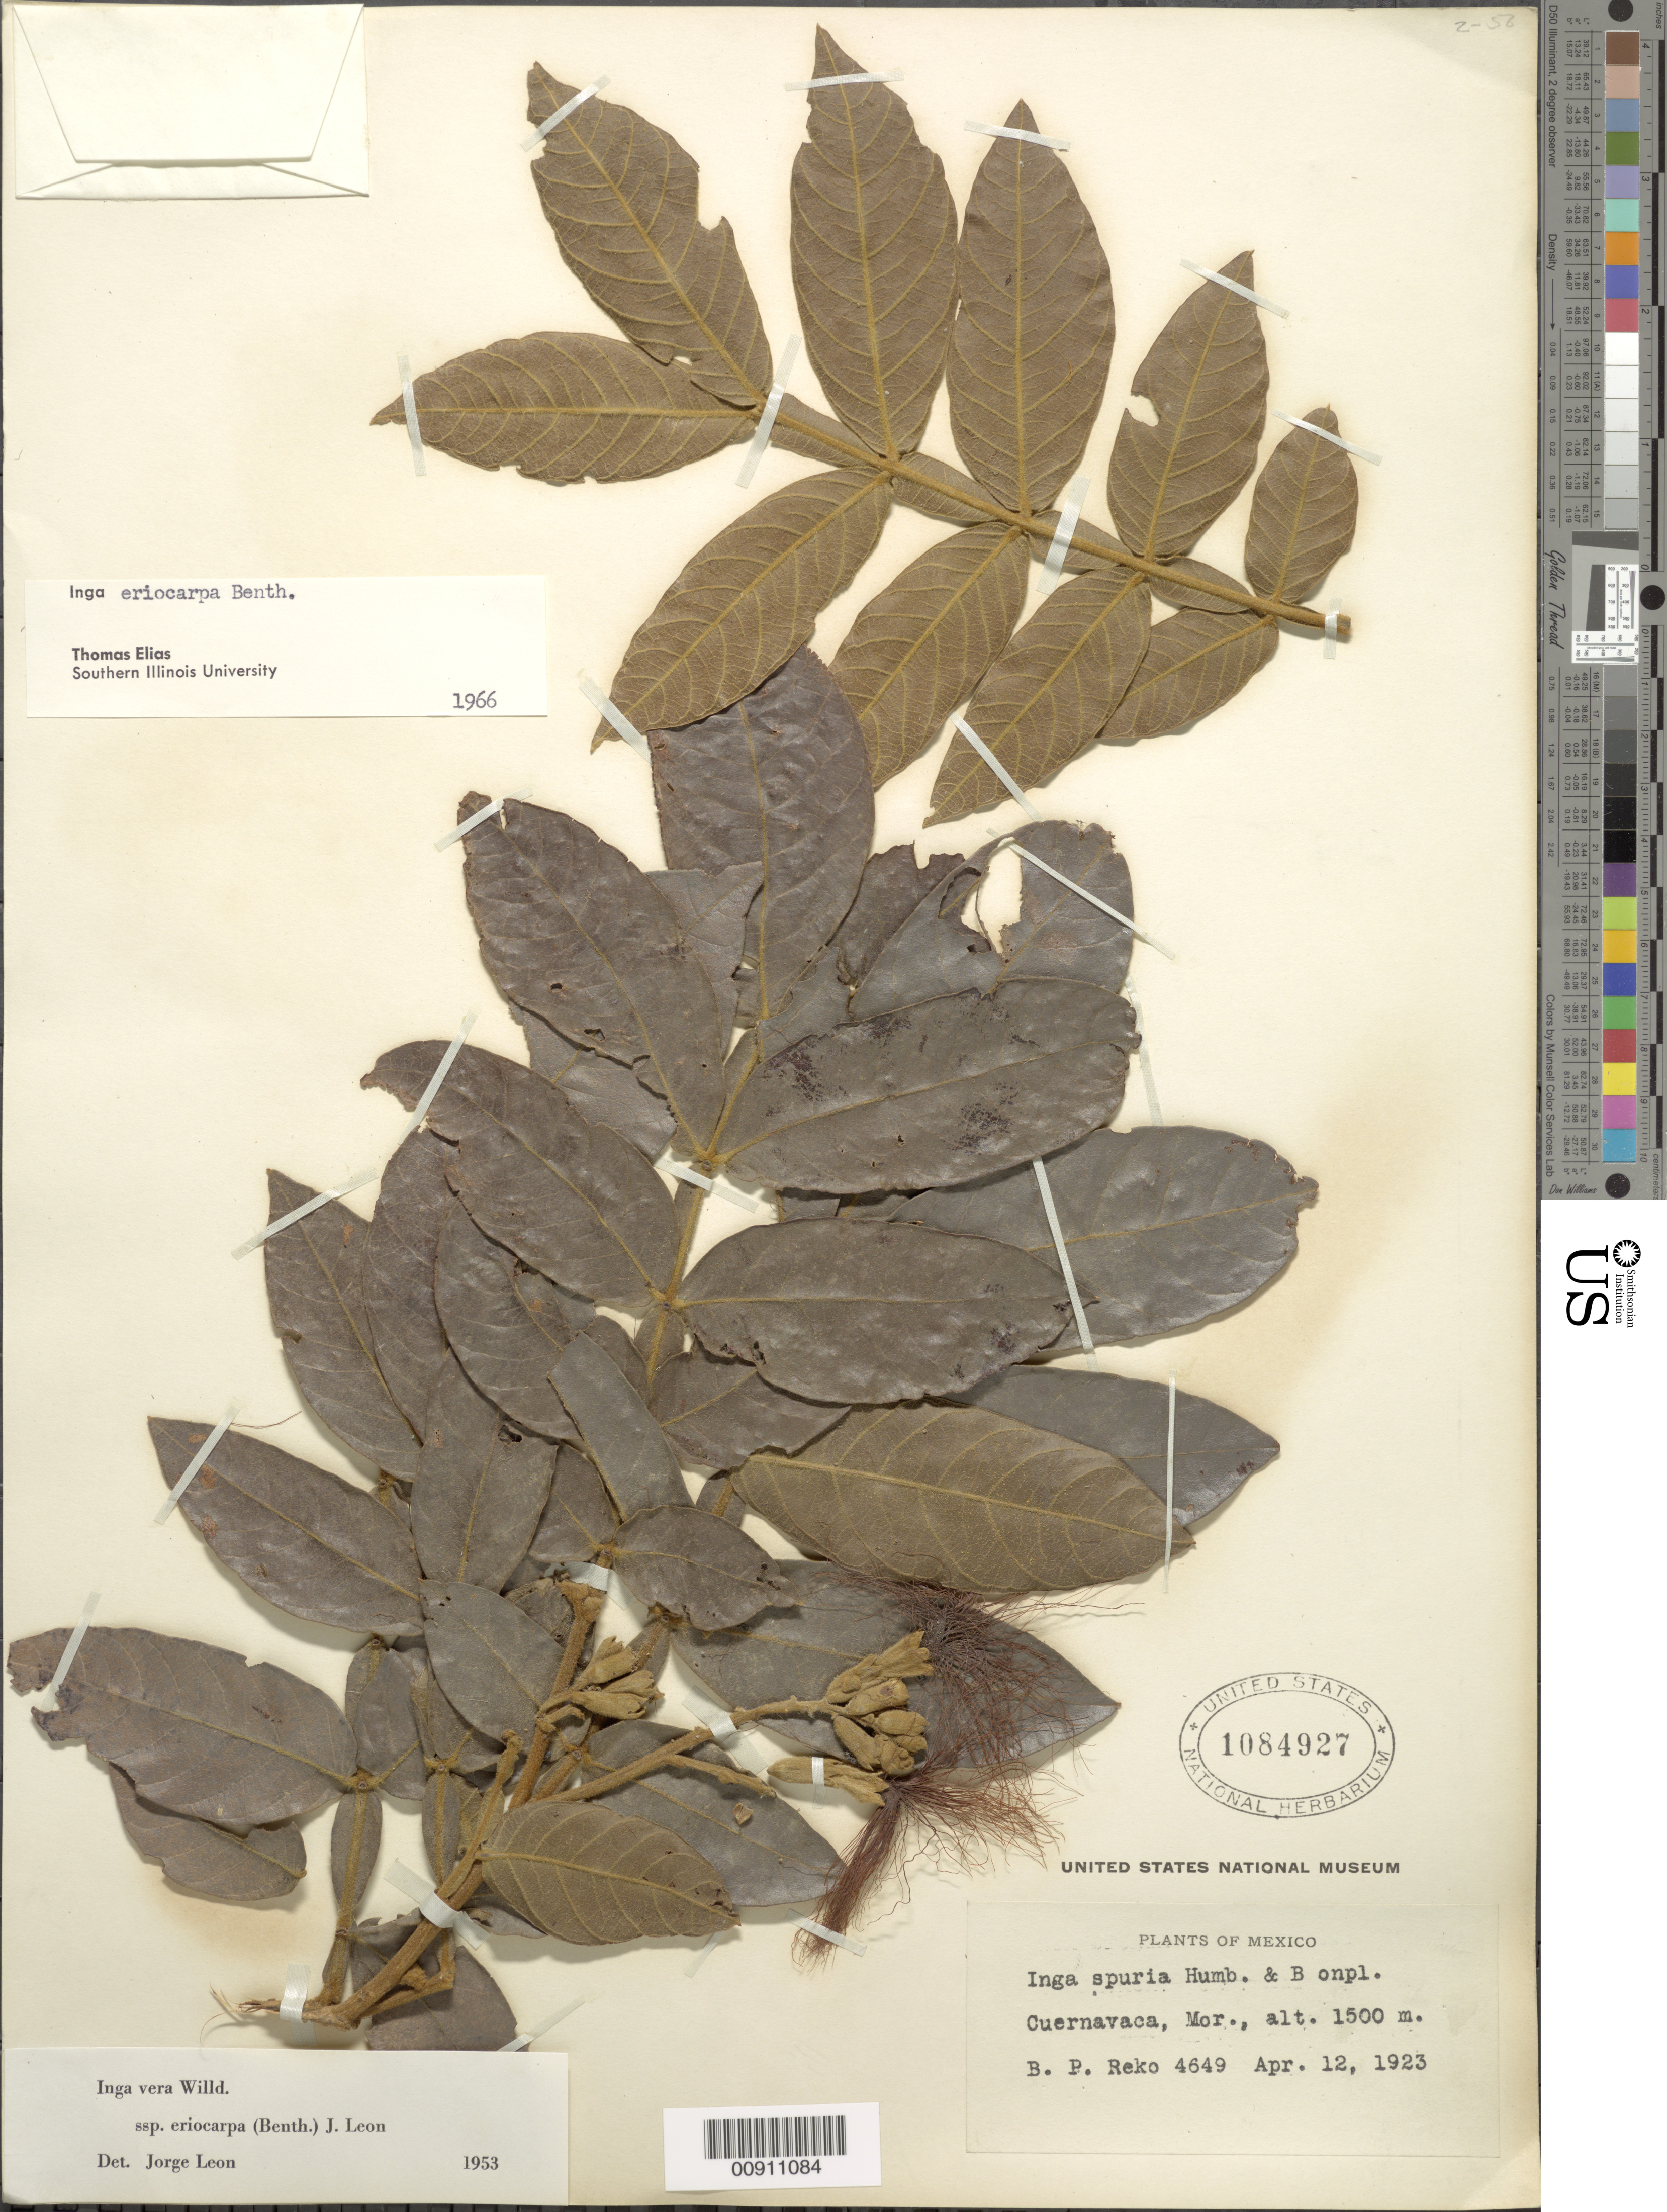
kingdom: Plantae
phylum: Tracheophyta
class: Magnoliopsida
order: Fabales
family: Fabaceae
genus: Inga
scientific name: Inga vera subsp. eriocarpa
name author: (Benth.) J. León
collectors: B. P. Reko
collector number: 4649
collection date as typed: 12 Apr 1923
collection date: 1923-04-12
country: Mexico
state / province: Morelos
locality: Cuernavaca, Morelos.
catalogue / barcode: US 1084927